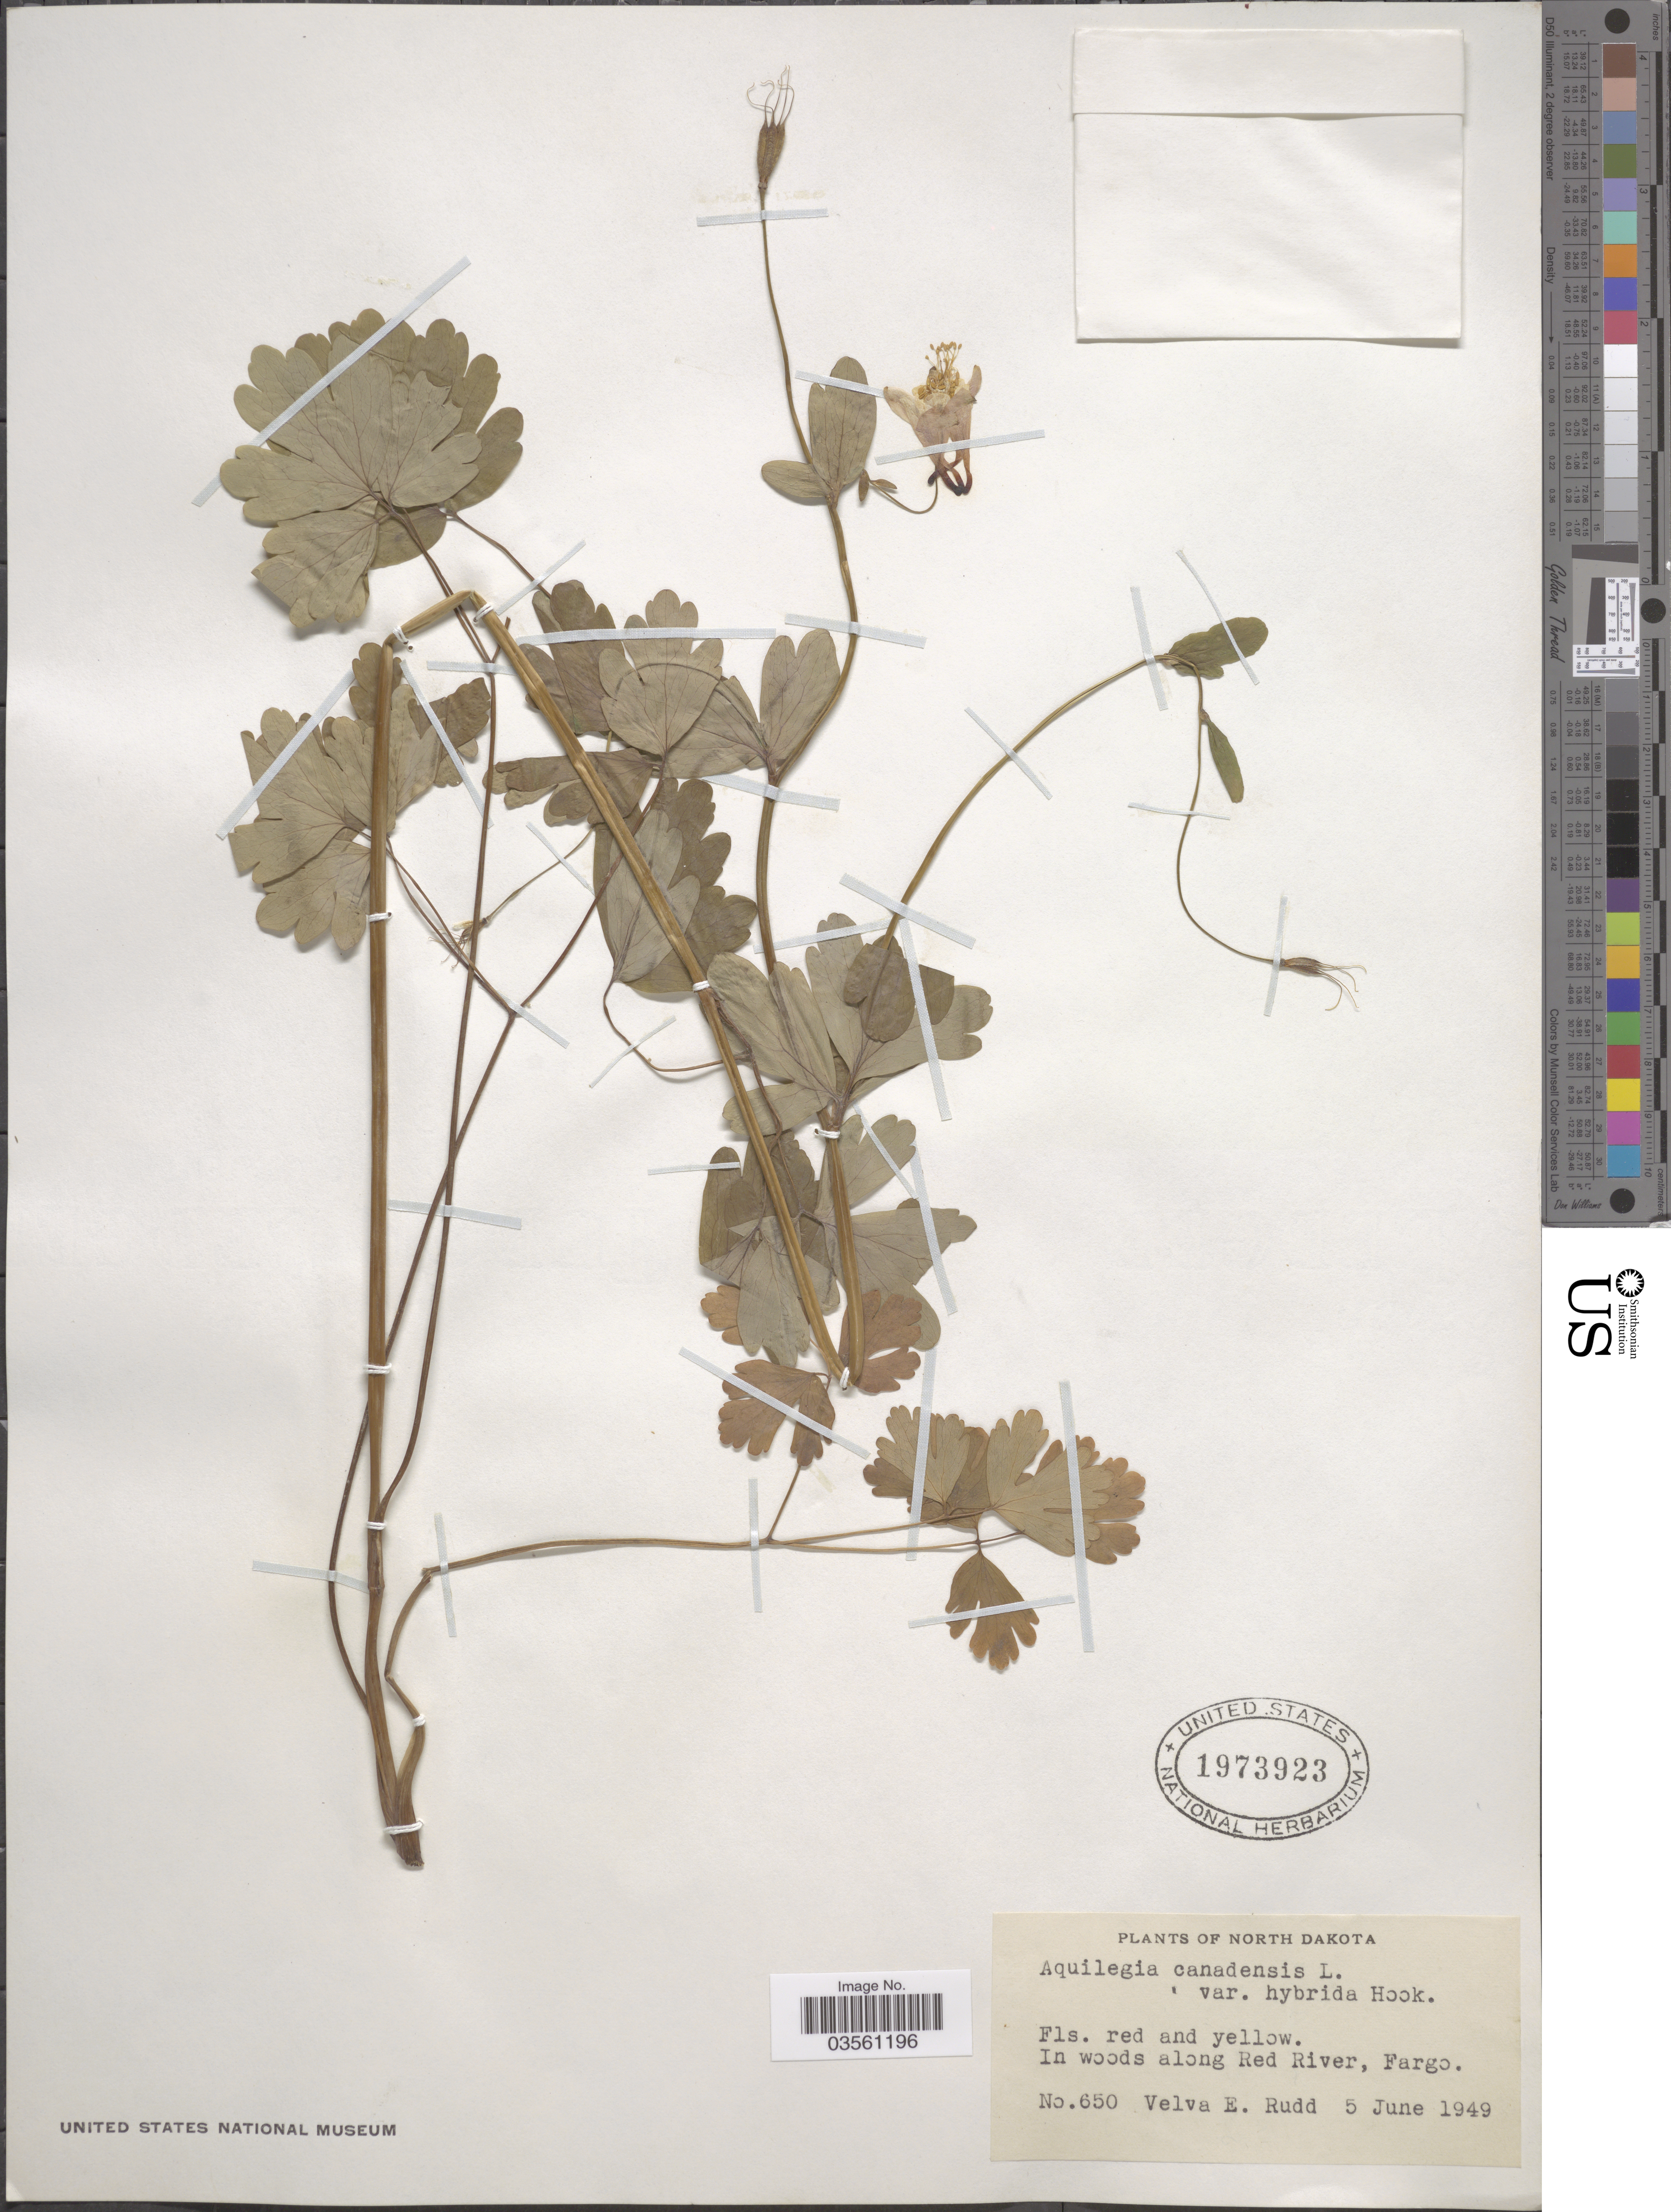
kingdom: Plantae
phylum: Tracheophyta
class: Magnoliopsida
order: Ranunculales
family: Ranunculaceae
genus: Aquilegia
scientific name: Aquilegia canadensis var. hybrida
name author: Hook.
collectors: V. E. Rudd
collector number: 650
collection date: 1949-06-05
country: United States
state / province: North Dakota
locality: In woods along Red River, Fargo.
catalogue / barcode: US 1973923